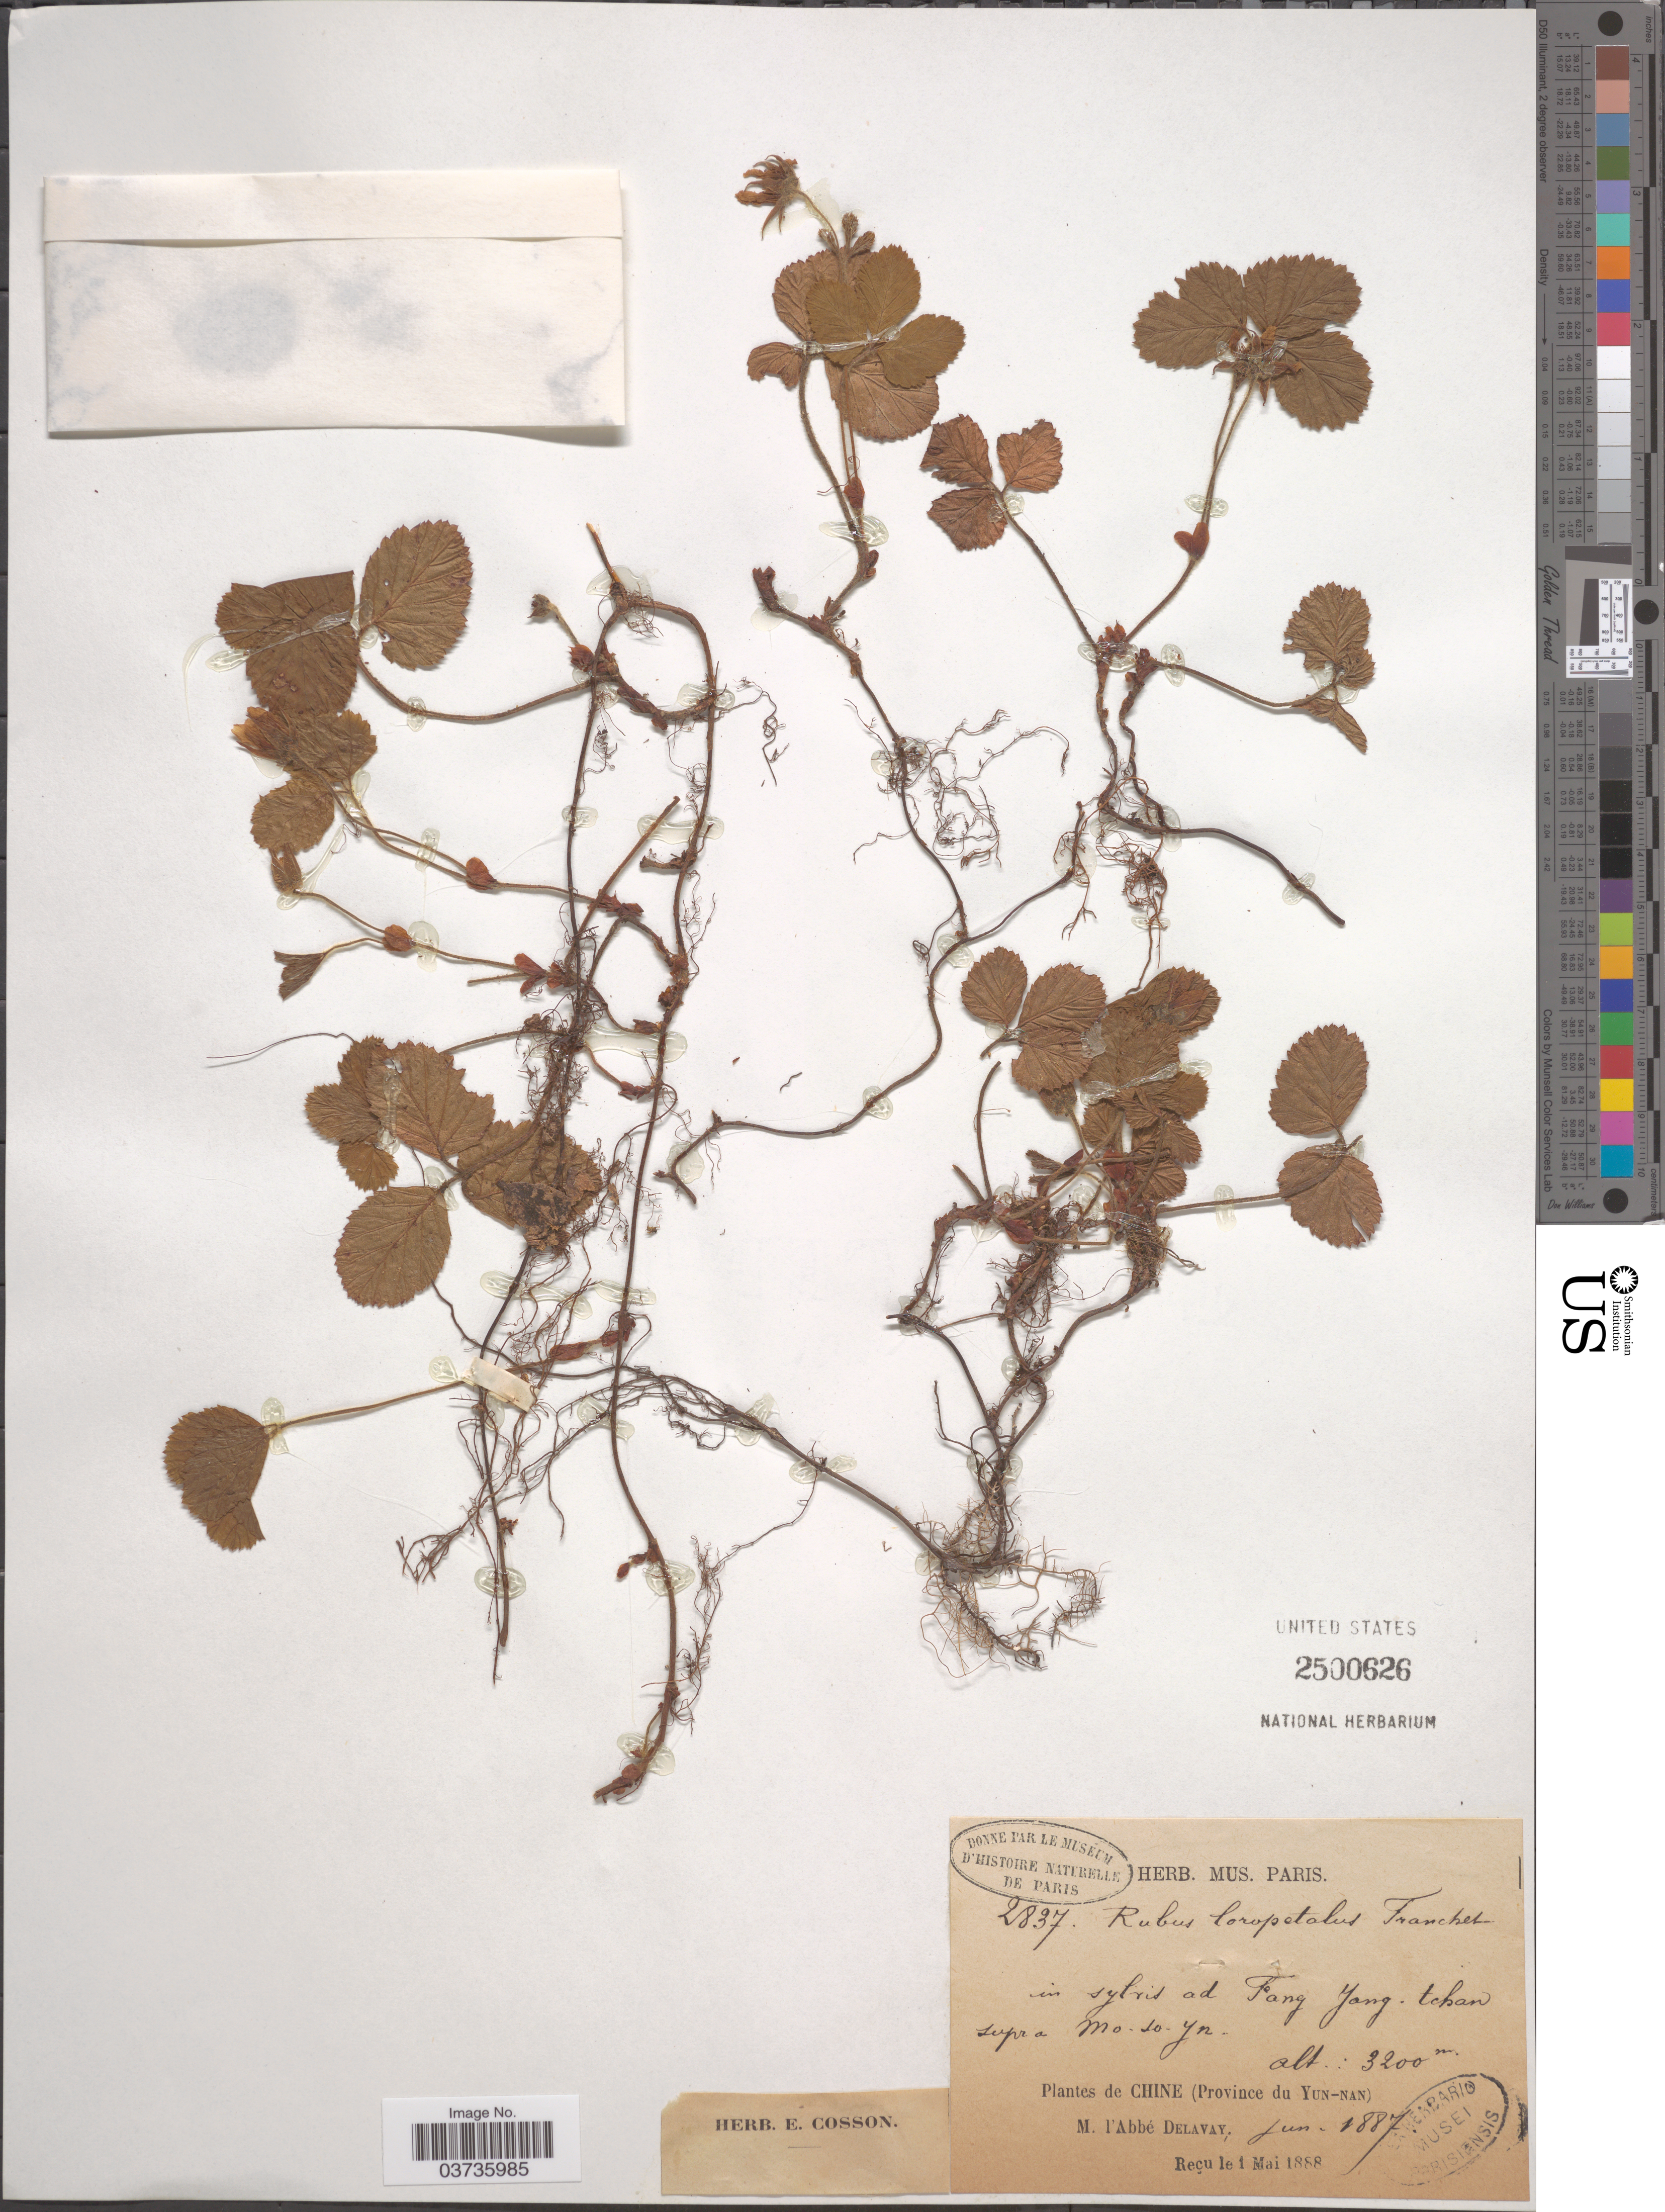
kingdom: Plantae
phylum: Tracheophyta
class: Magnoliopsida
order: Rosales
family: Rosaceae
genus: Rubus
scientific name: Rubus loropetalus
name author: Franch.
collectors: P. Delavay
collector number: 2837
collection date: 1887-06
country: China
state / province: Yunnan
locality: In sylvis ad Fang Yang-tchan supra Mo-so-yn. [interpreted]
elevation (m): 3200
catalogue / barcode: US 2500626